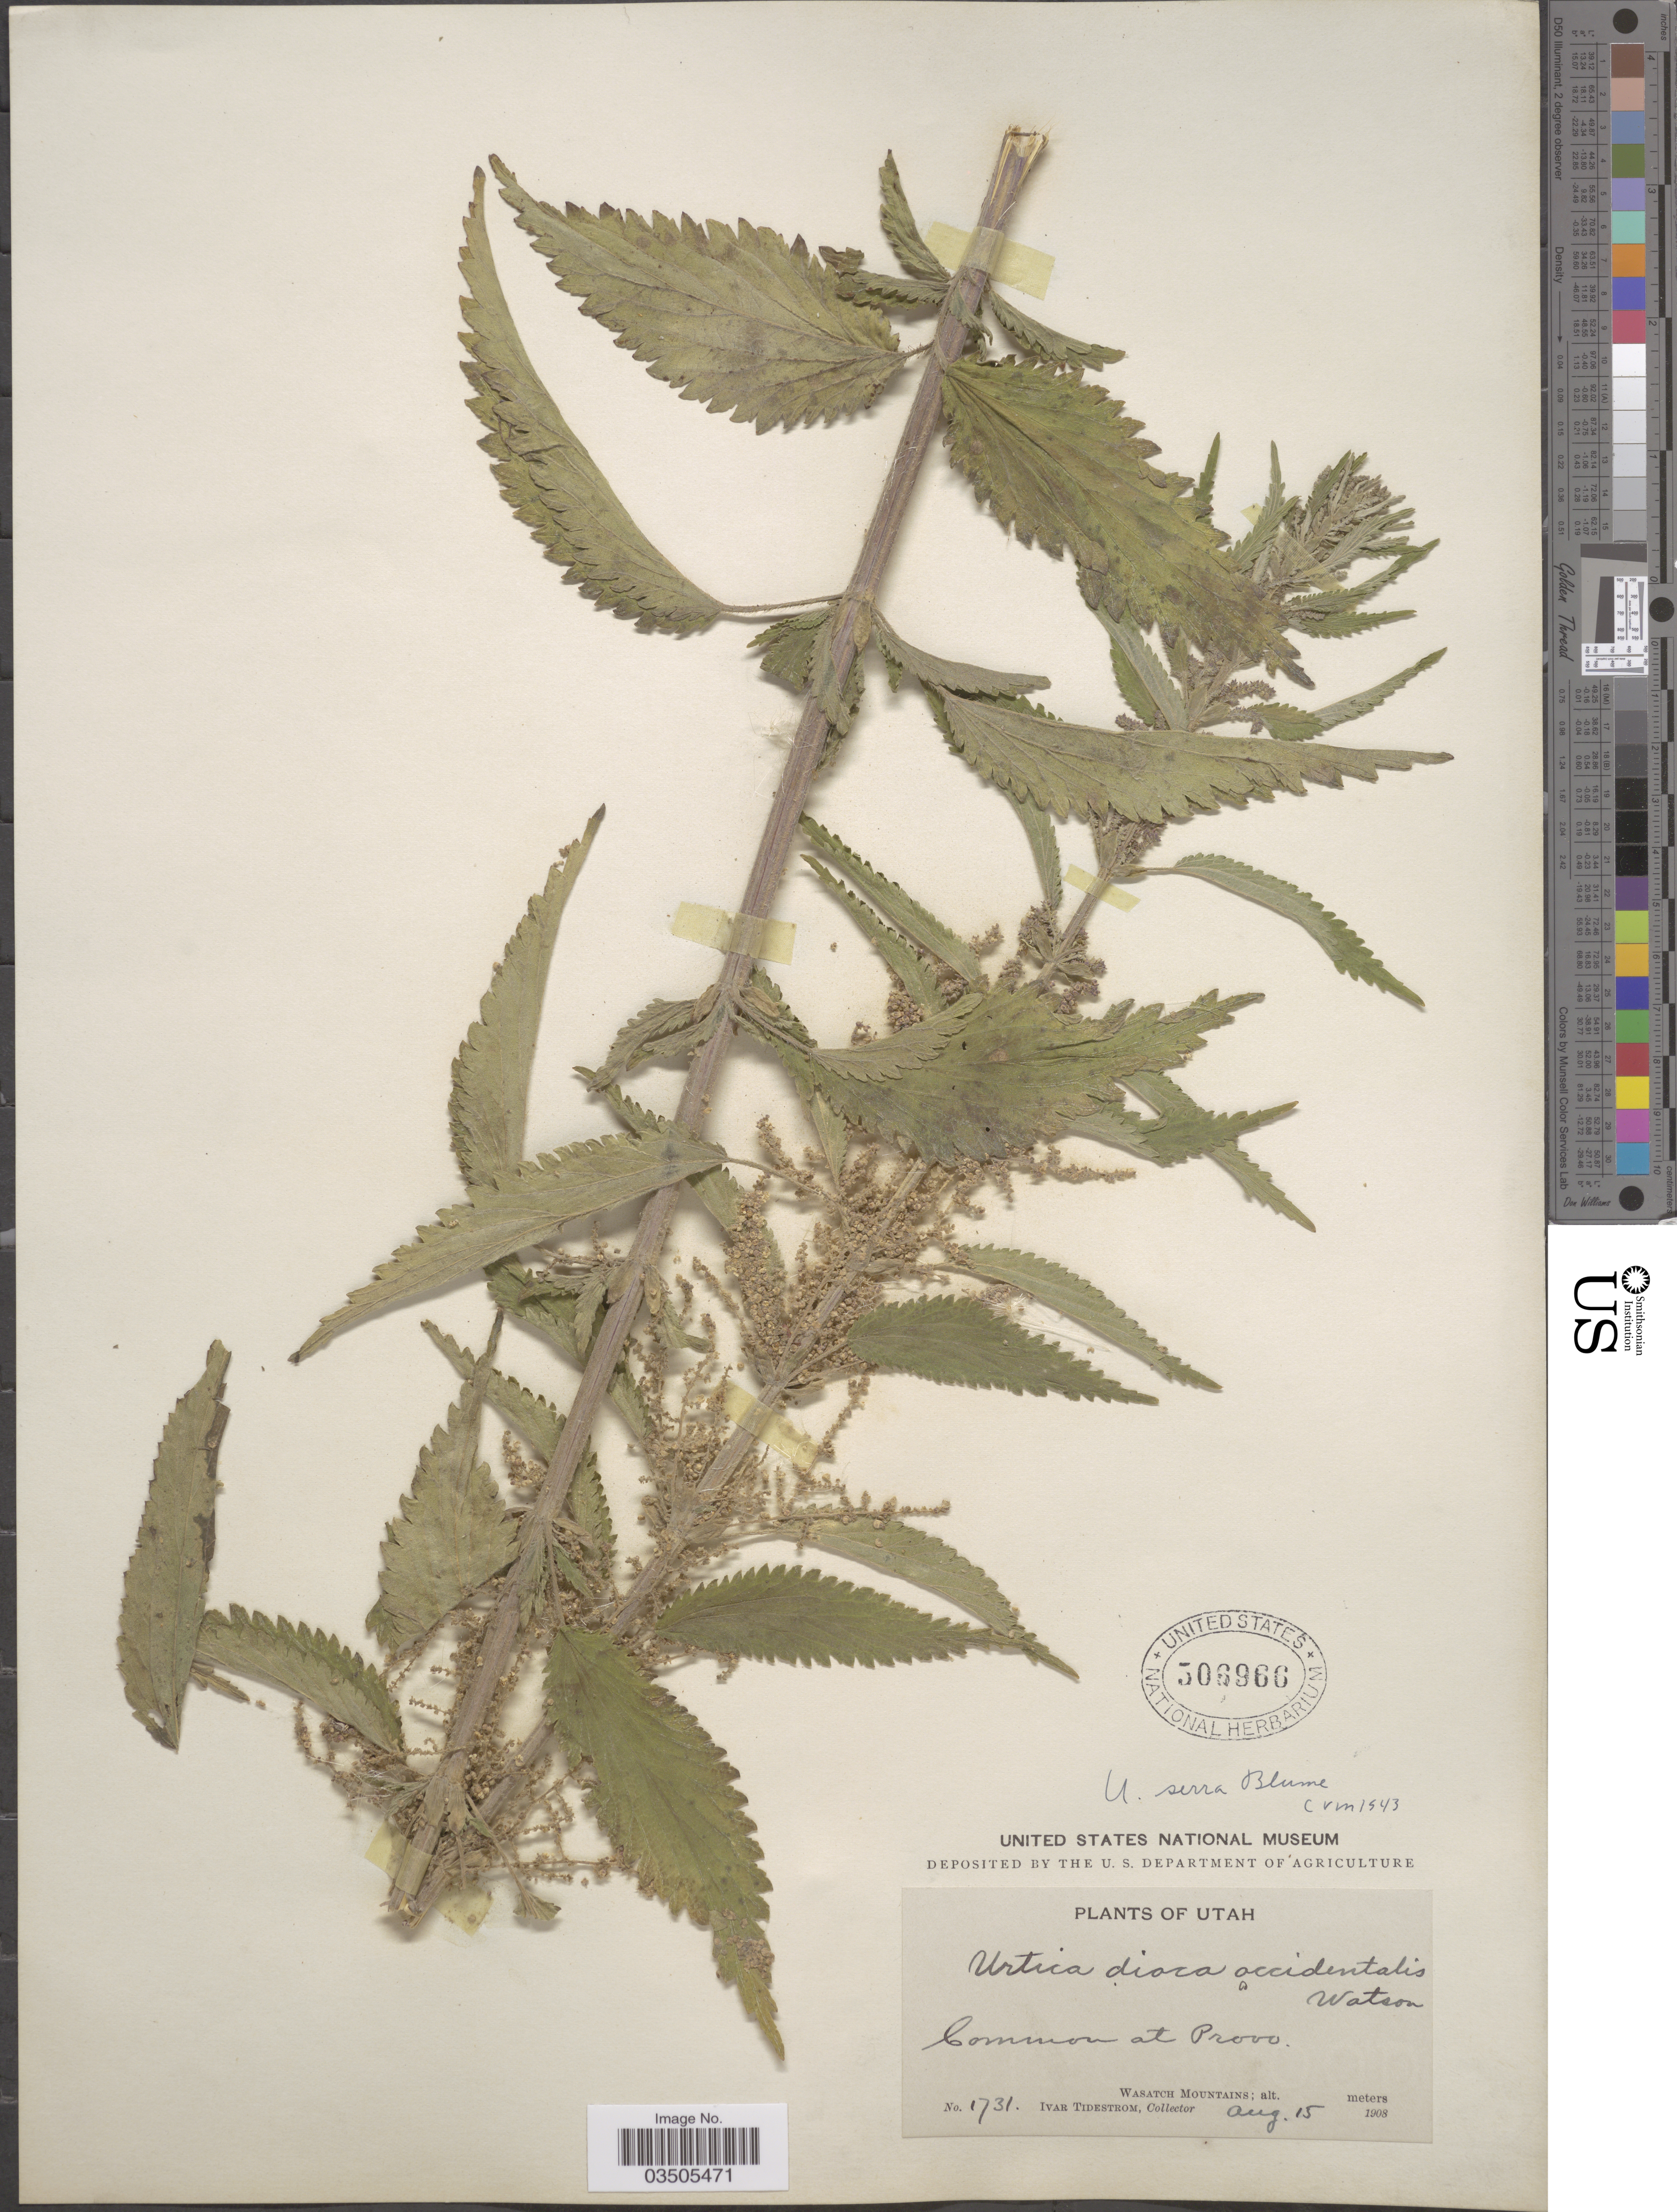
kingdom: Plantae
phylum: Tracheophyta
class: Magnoliopsida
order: Rosales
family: Urticaceae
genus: Urtica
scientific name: Urtica dioica subsp. holosericea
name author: (Nutt.) Thorne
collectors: I. F. Tidestrom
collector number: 1731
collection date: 1908-08-15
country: United States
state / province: Utah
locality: Common at Provo. Wasatch Mountains.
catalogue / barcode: US 506966